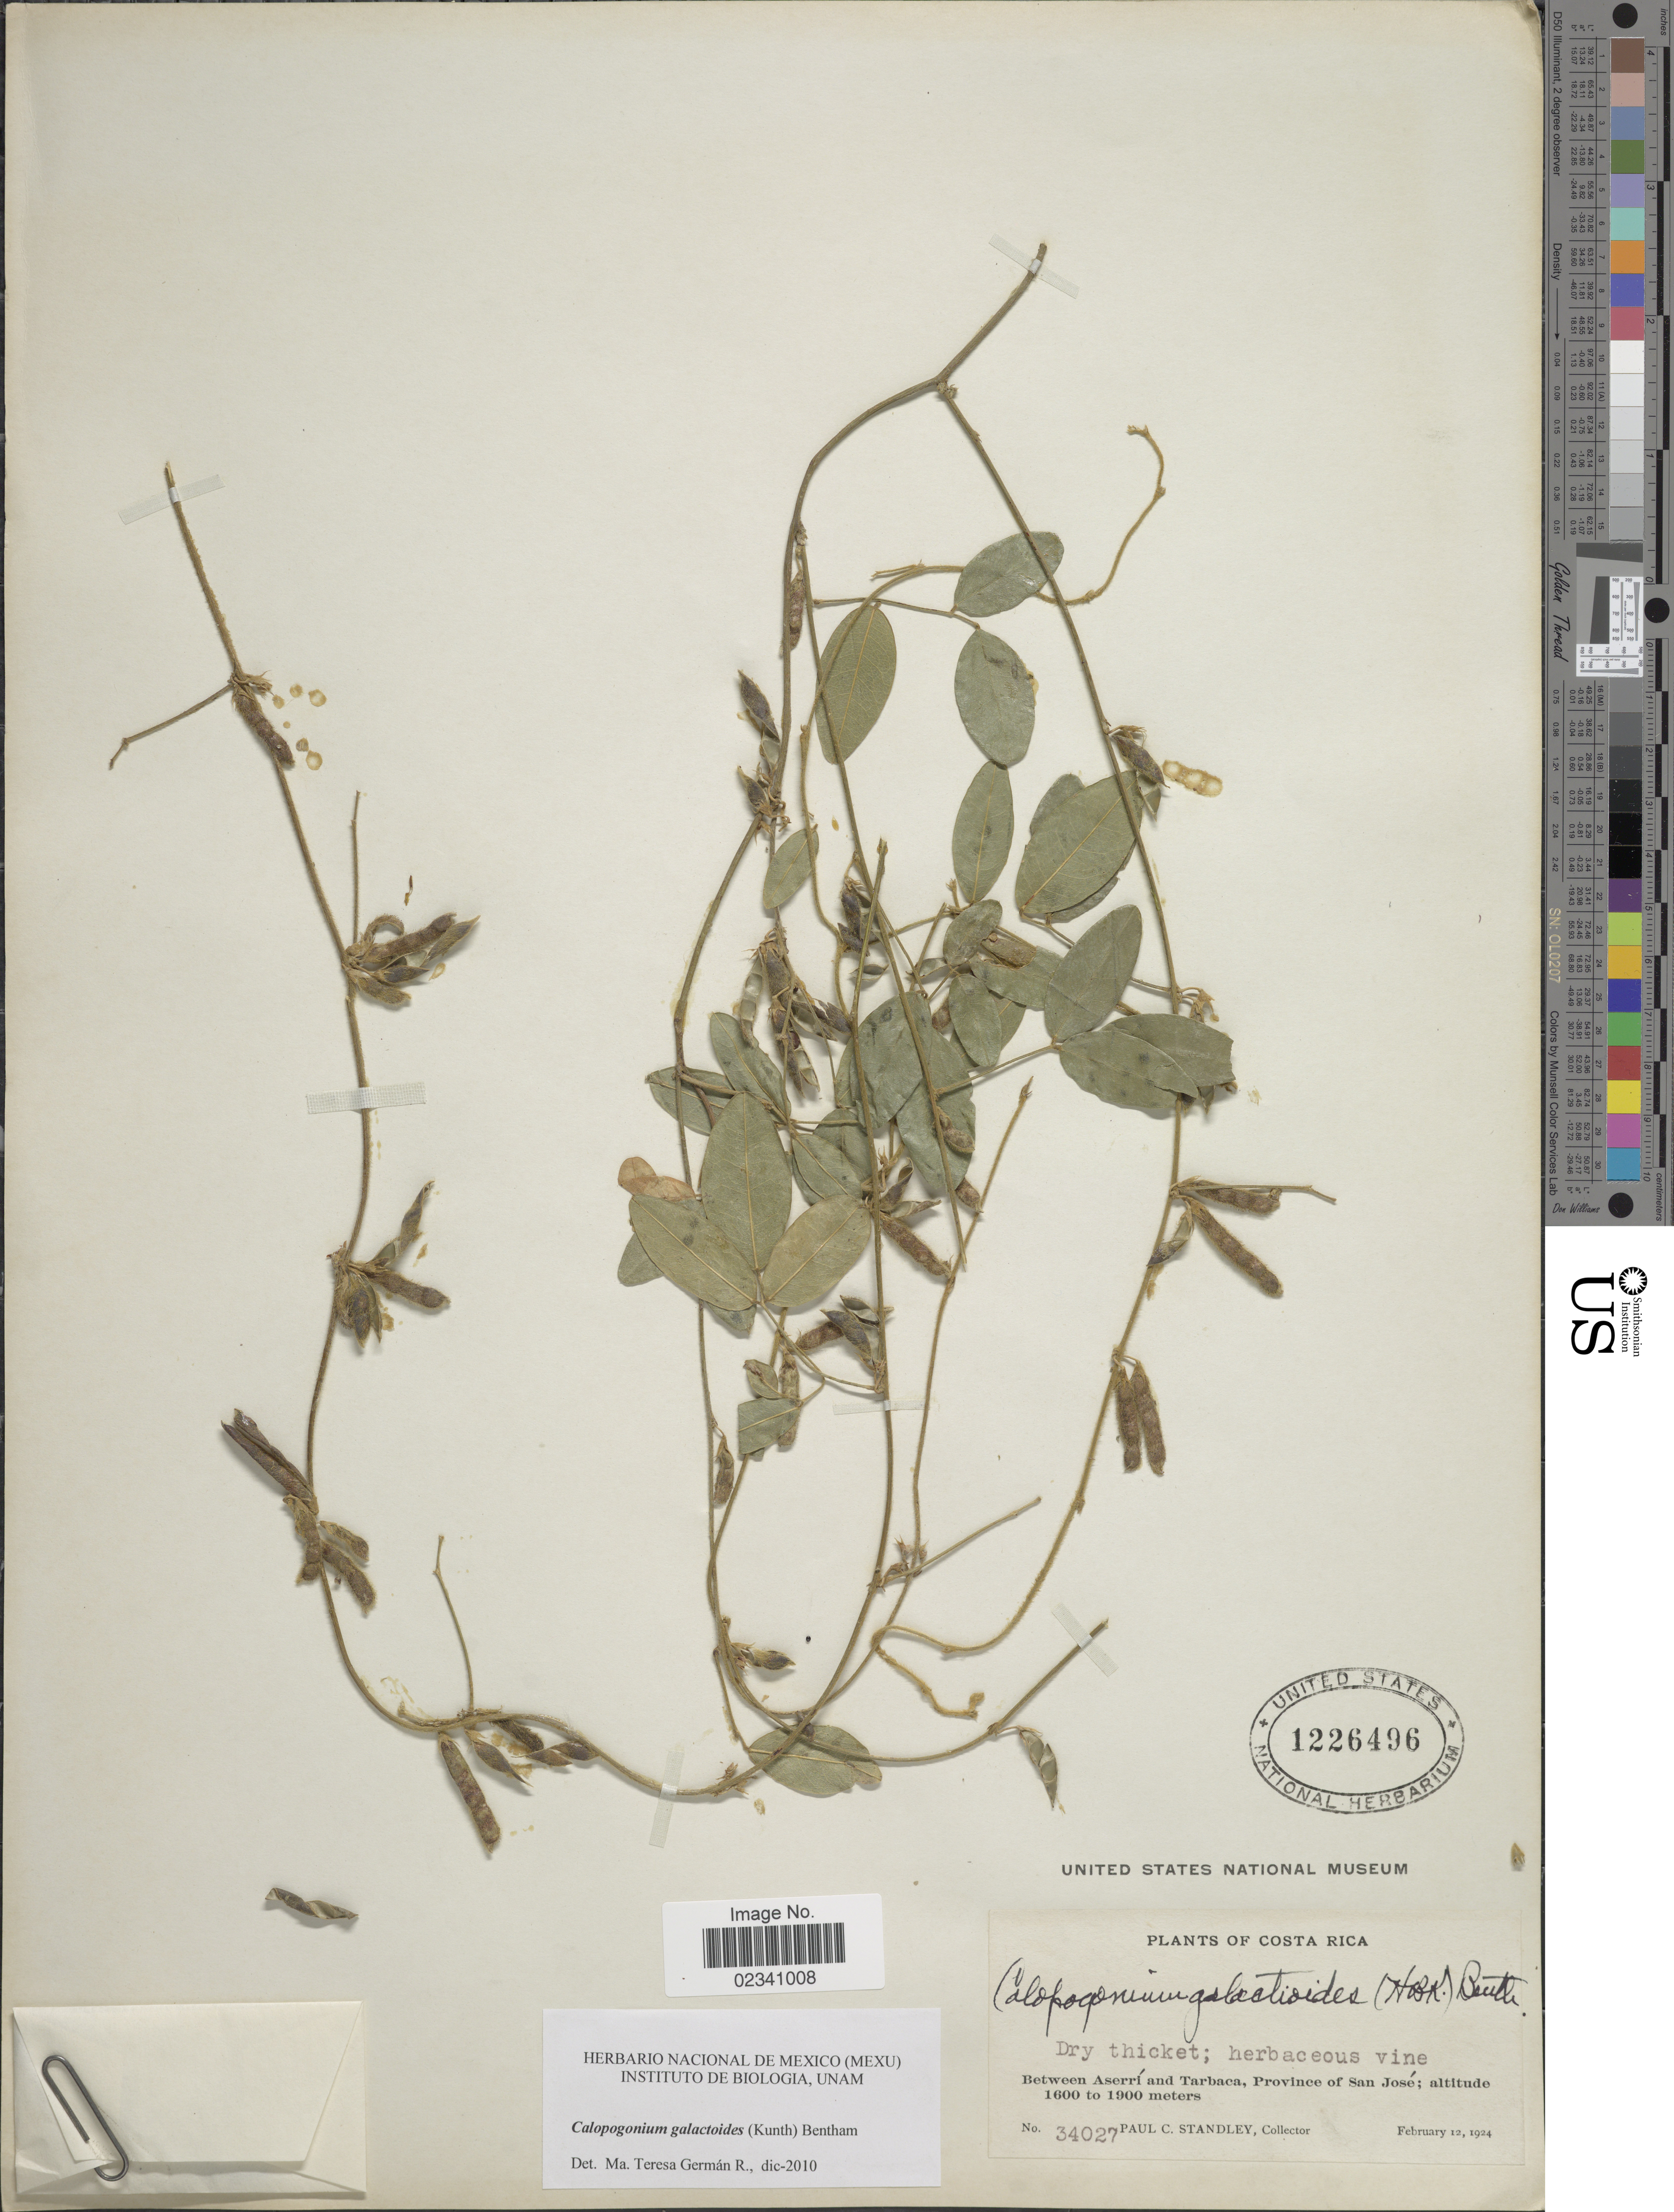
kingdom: Plantae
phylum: Tracheophyta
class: Magnoliopsida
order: Fabales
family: Fabaceae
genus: Calopogonium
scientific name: Calopogonium galactioides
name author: (Kunth) Hemsl.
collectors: P. C. Standley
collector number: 34027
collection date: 1924-02-12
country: Costa Rica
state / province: San José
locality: Costa Rica. Between Aserri and Tarbaca, Province of San Jose.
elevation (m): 1600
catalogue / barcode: US 1226496